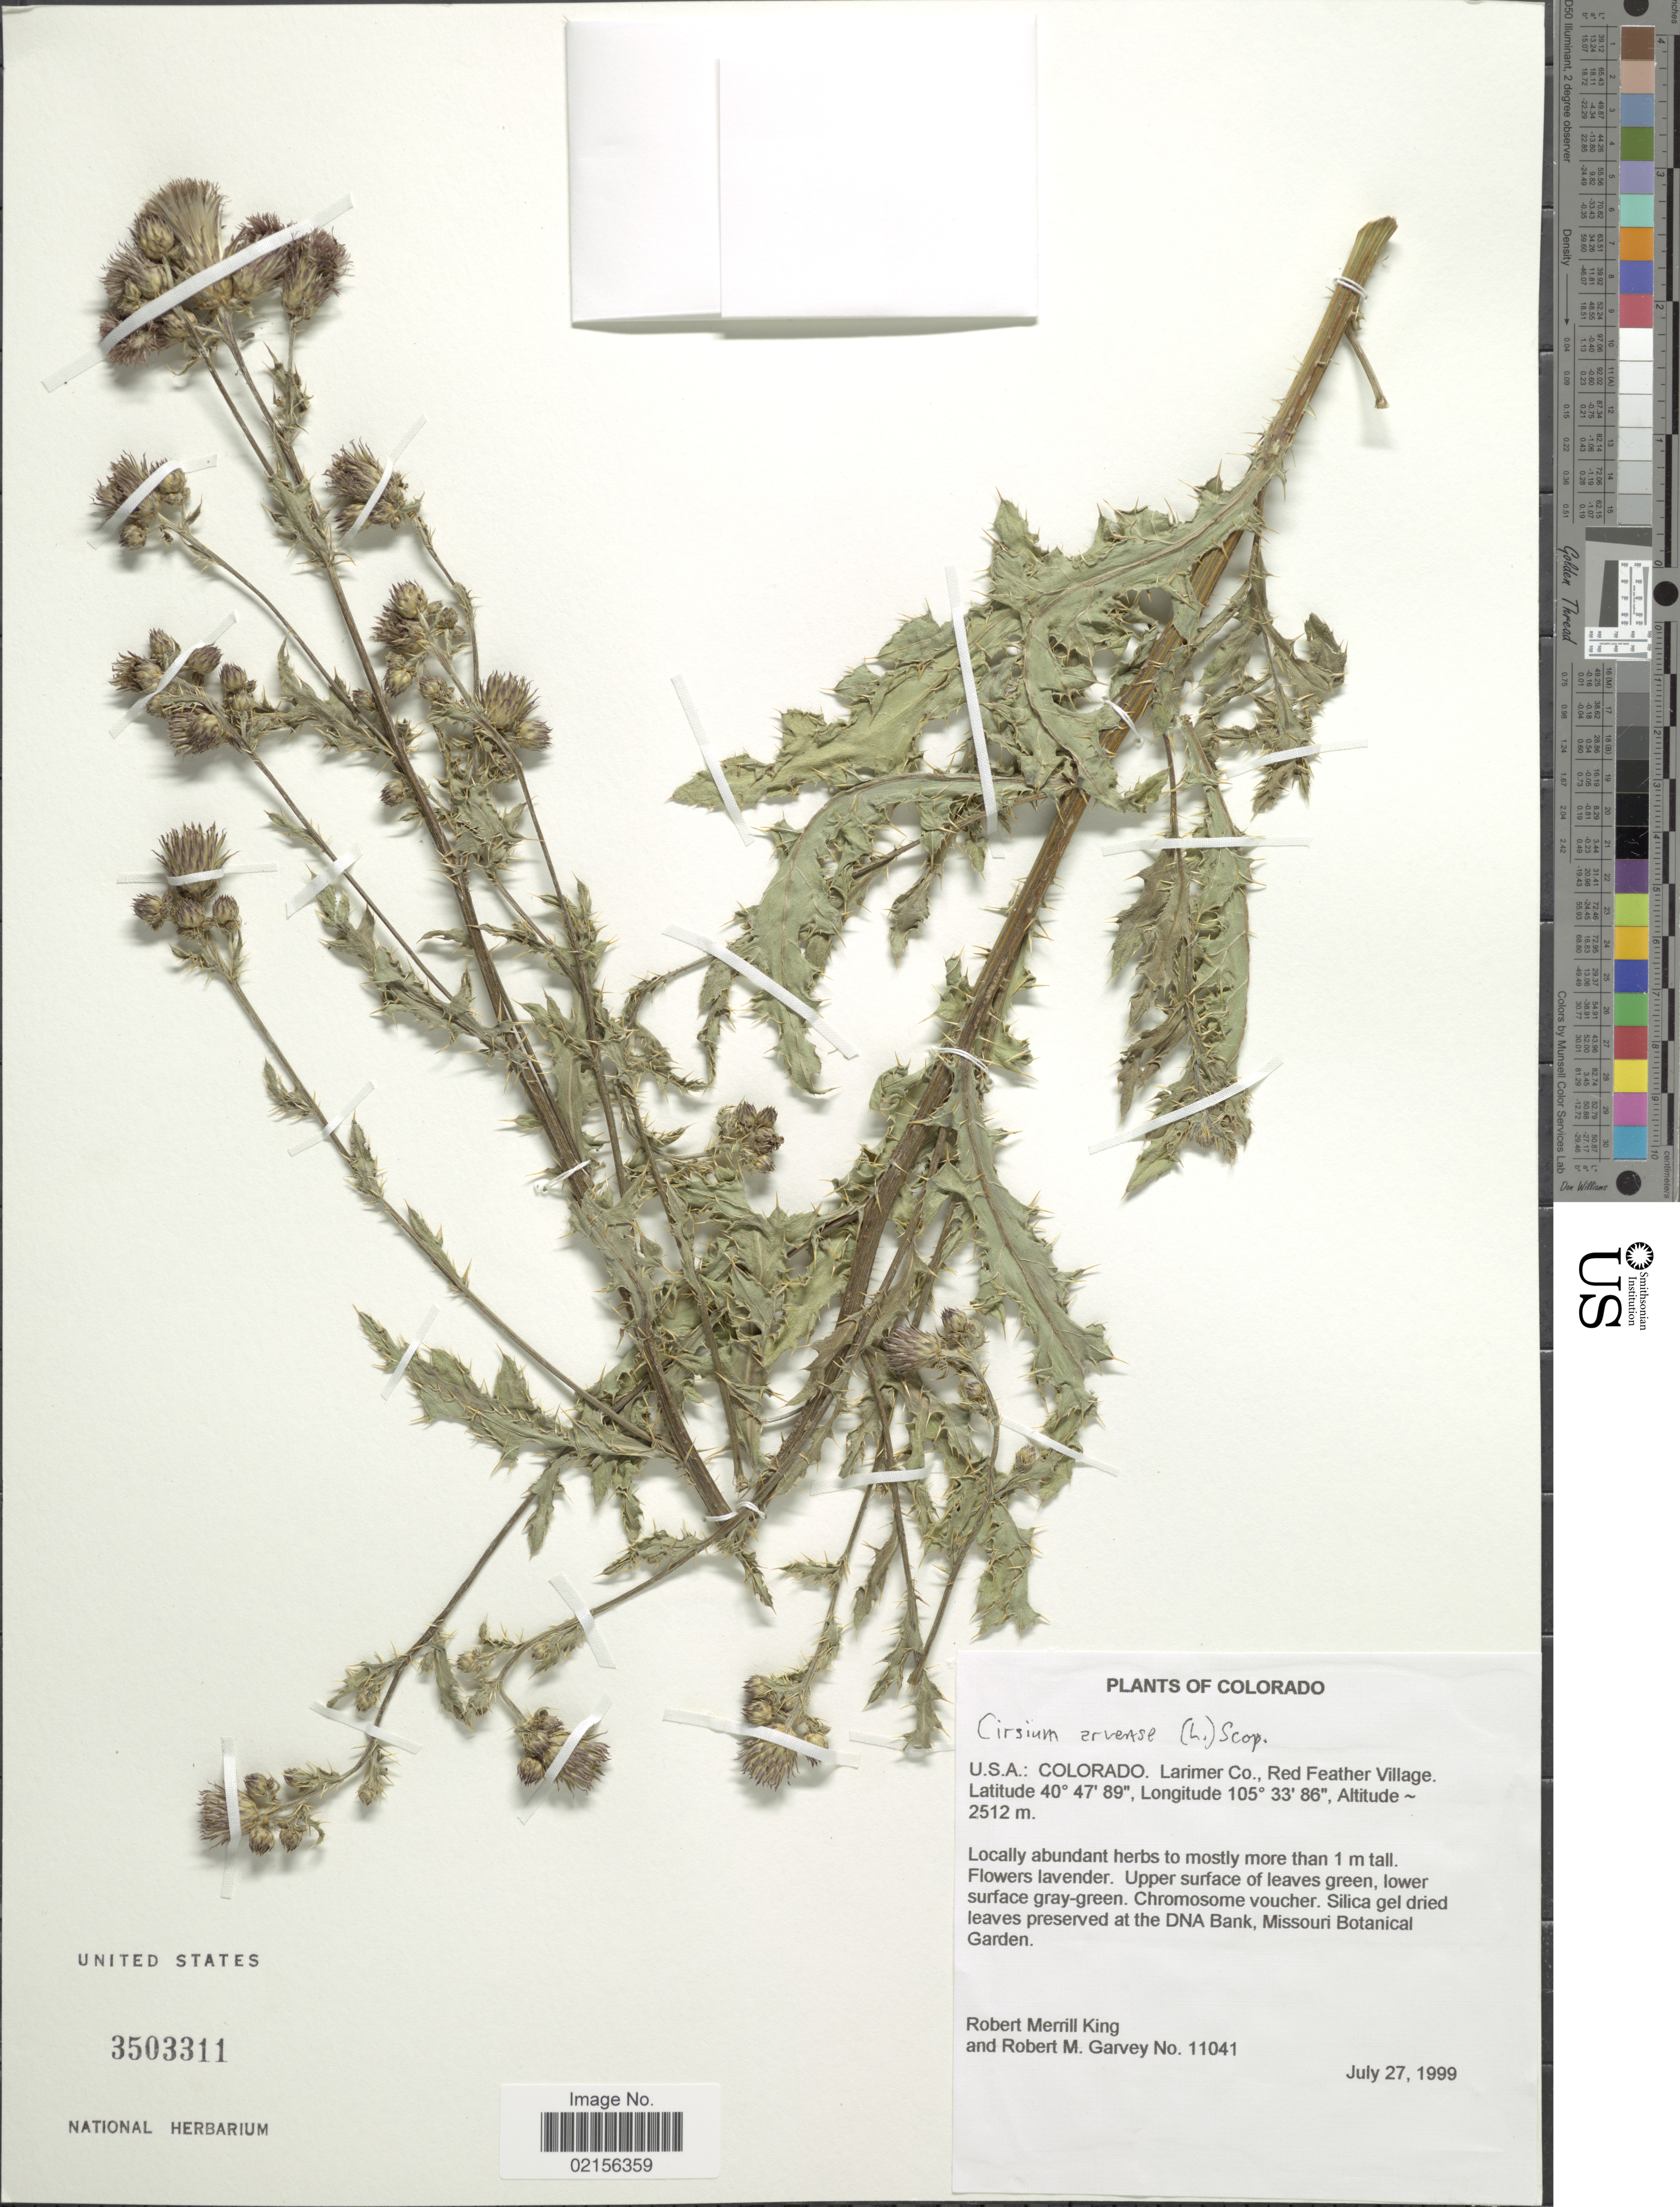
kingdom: Plantae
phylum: Tracheophyta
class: Magnoliopsida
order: Asterales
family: Asteraceae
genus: Cirsium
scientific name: Cirsium arvense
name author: (L.) Scop.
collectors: R. M. King & R. Garvey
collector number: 11041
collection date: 1999-07-27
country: United States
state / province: Colorado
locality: Larimer Co., Red Feather Village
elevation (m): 2512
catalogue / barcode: US 3503311